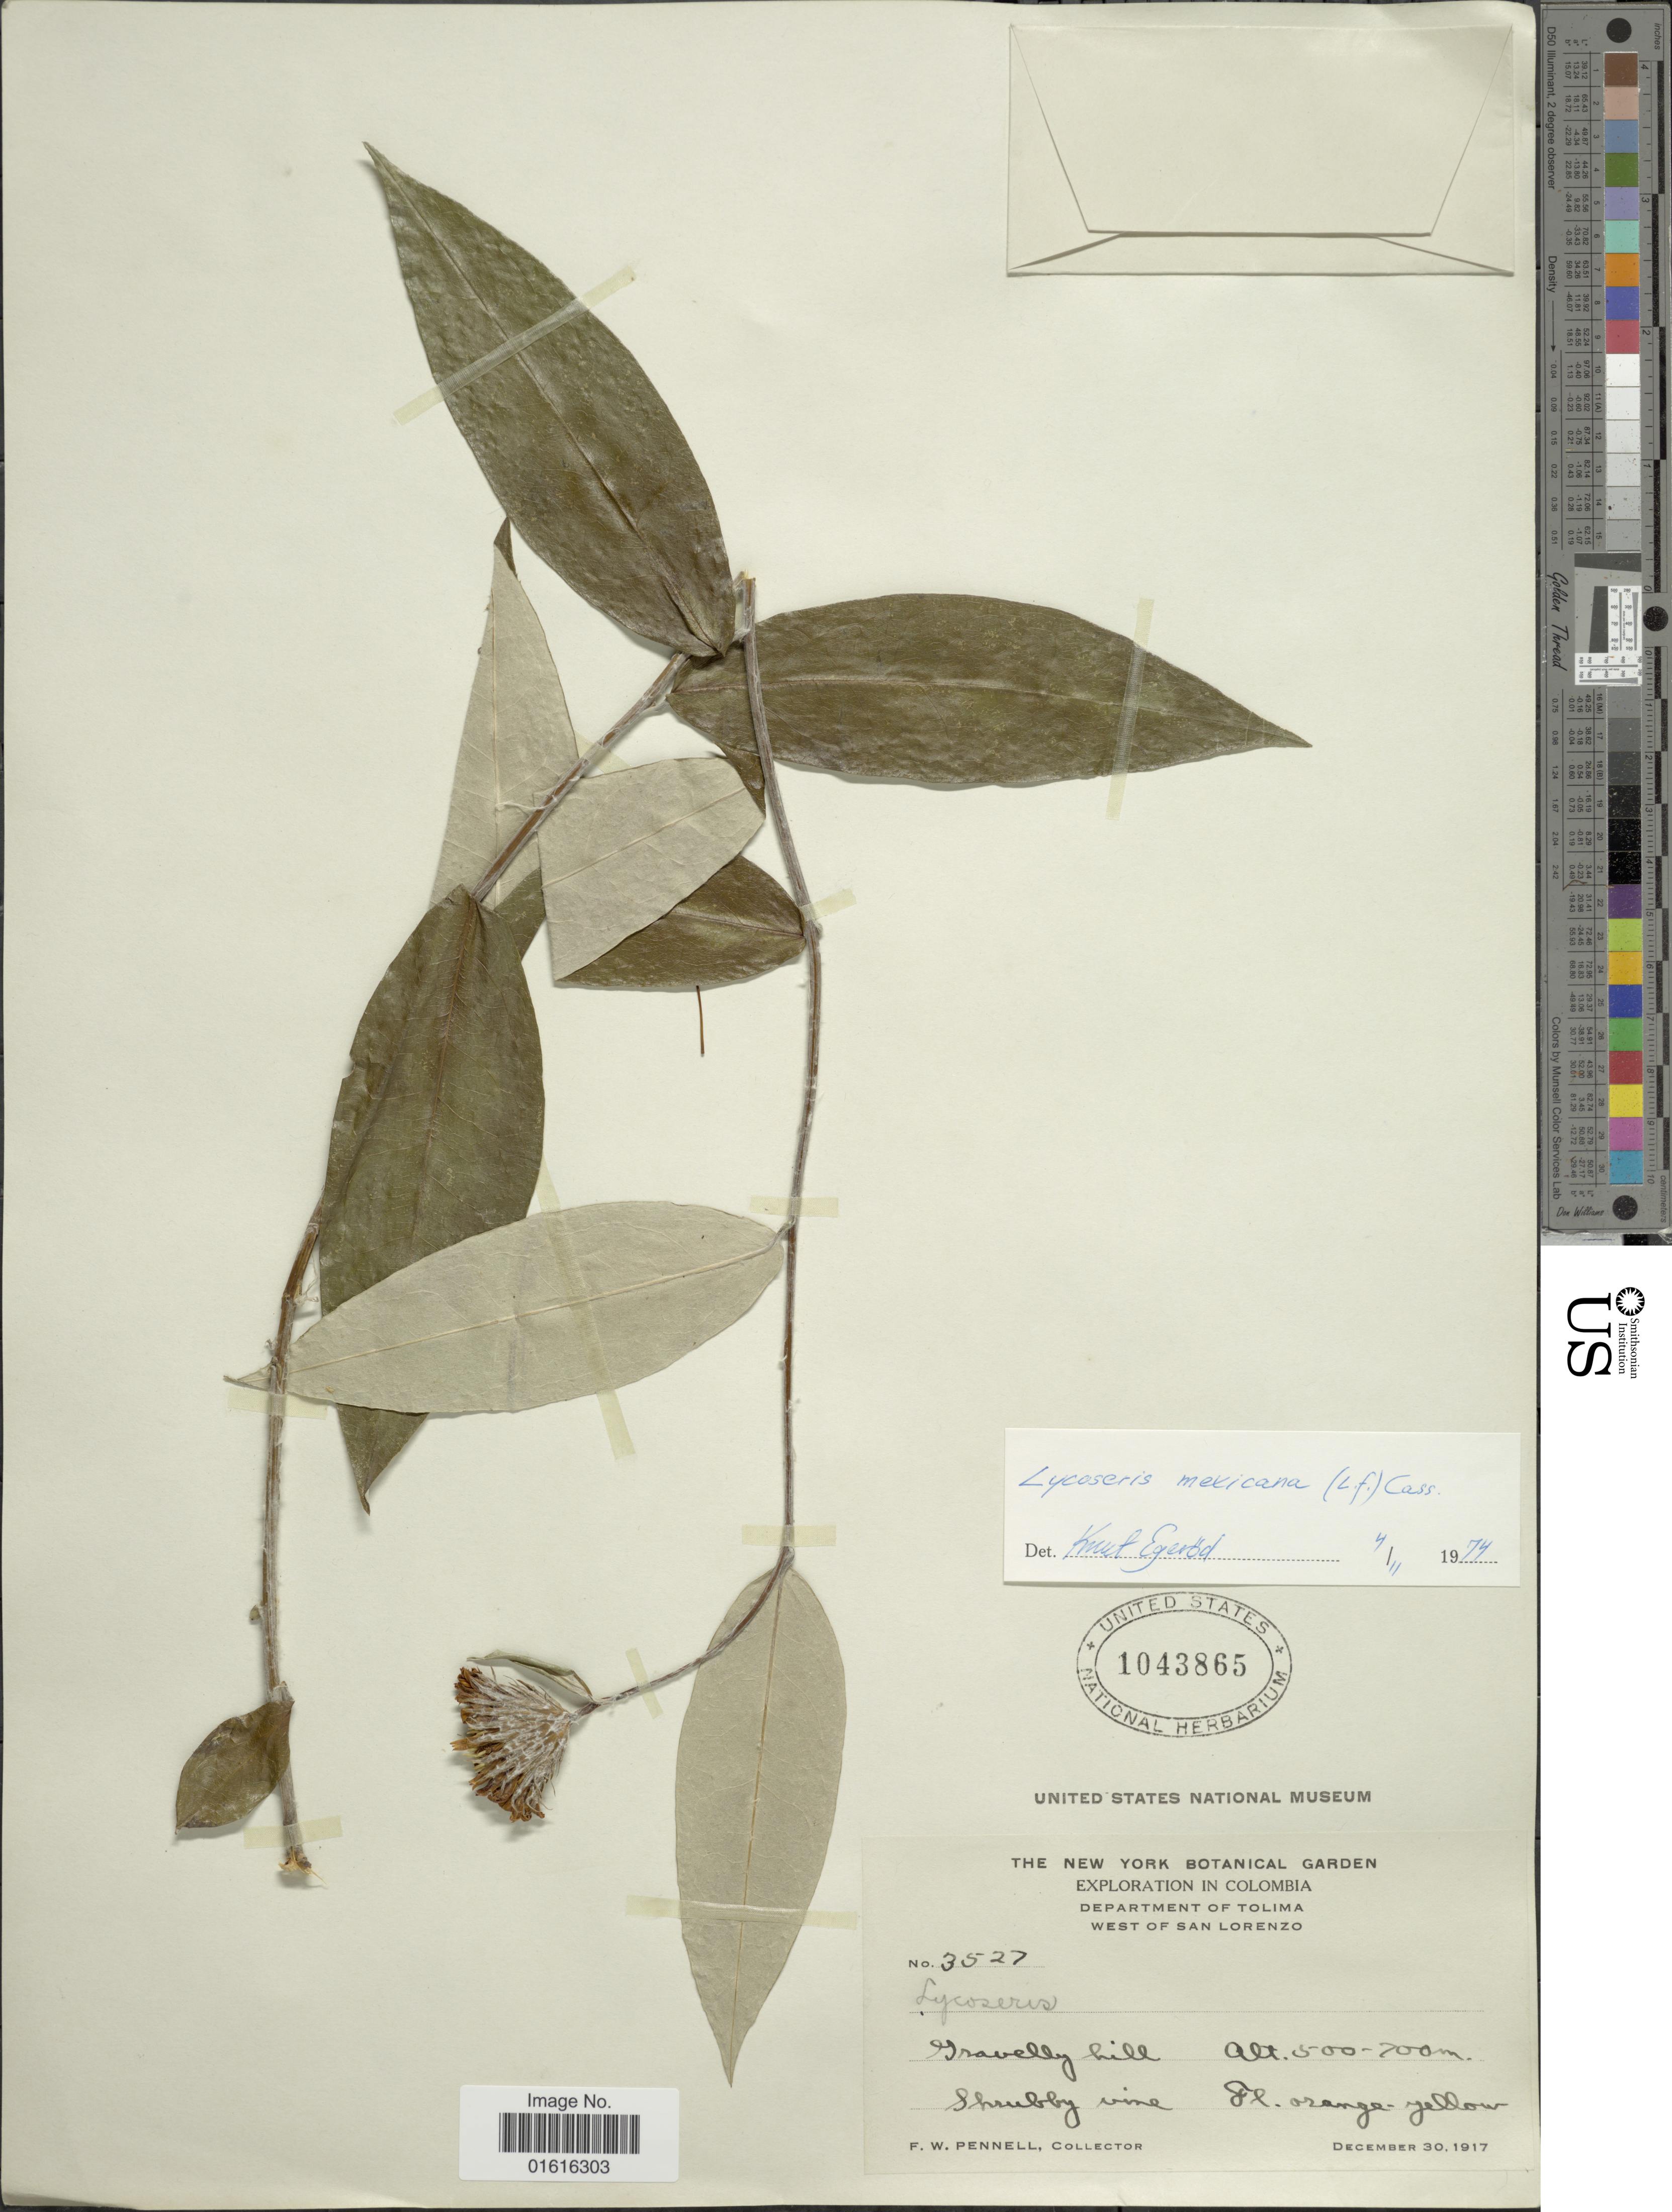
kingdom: Plantae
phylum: Tracheophyta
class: Magnoliopsida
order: Asterales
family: Asteraceae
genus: Lycoseris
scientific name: Lycoseris mexicana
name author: (L. f.) Cass.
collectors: F. W. Pennell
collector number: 3527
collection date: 1917-12-30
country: Colombia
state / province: Tolima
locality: Department of Tolima. West of San Lorenzo.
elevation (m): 500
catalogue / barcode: US 1043865